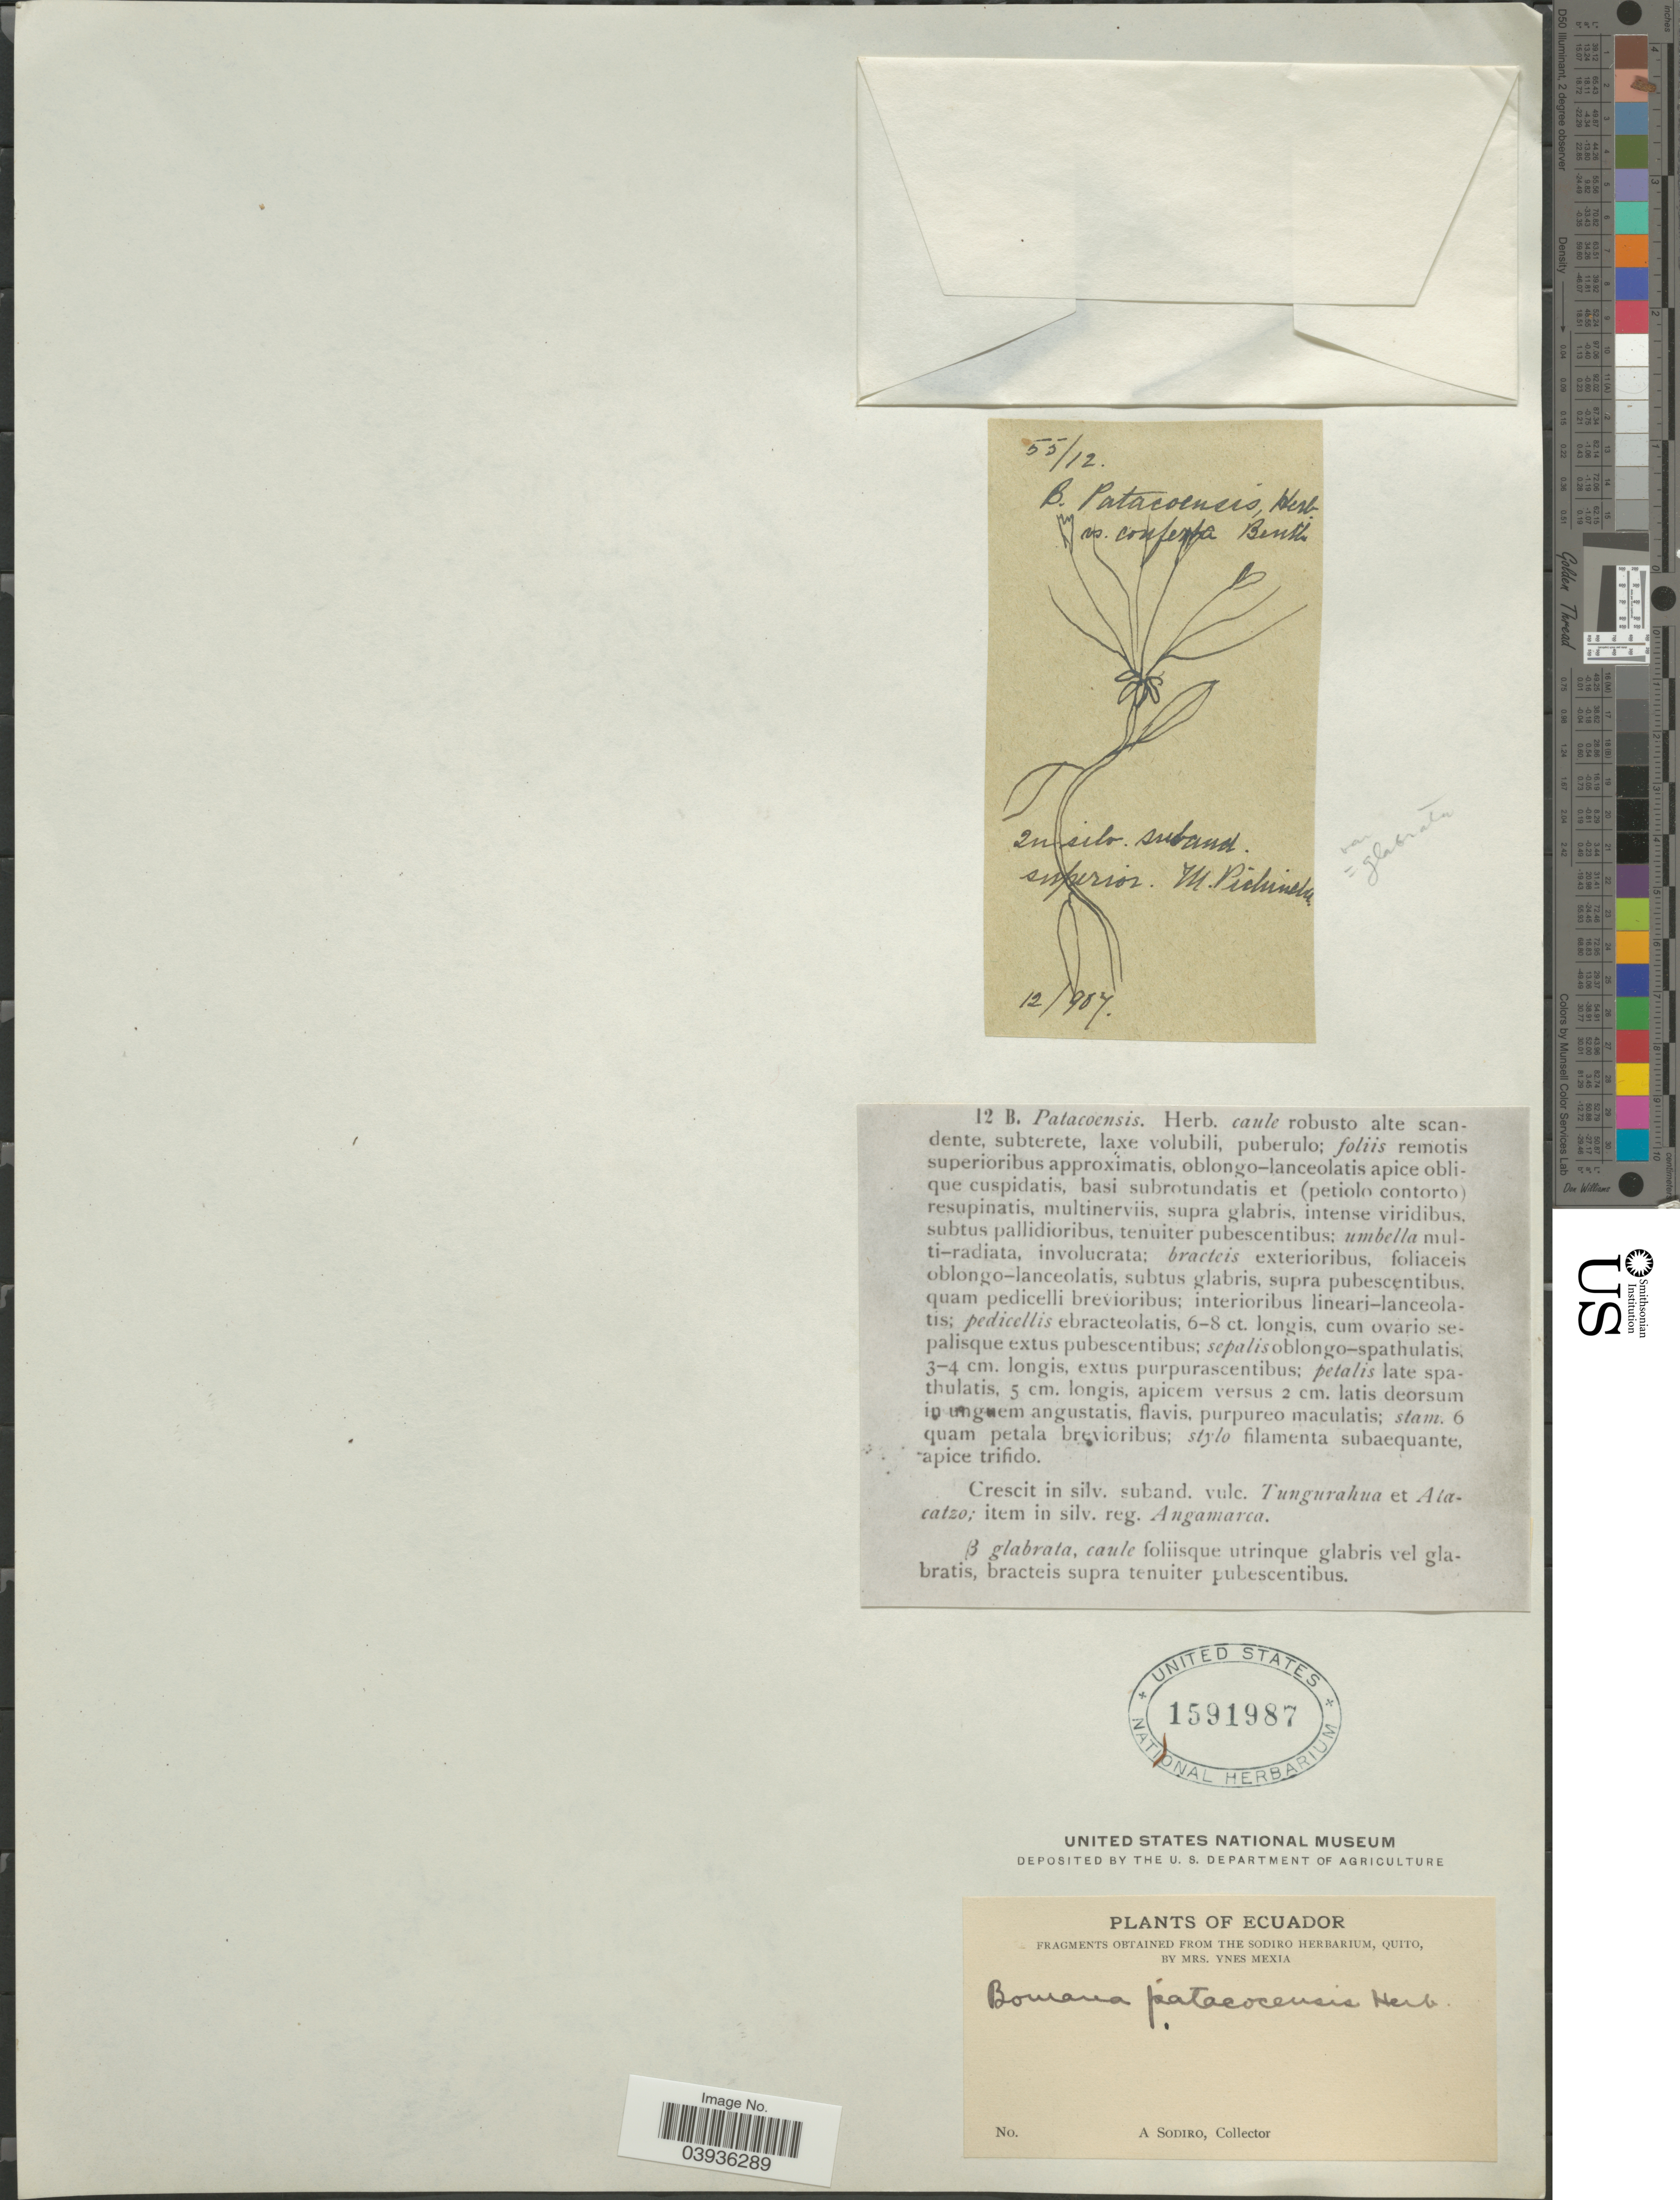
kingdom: Plantae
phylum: Tracheophyta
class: Liliopsida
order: Liliales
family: Alstroemeriaceae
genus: Bomarea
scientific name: Bomarea patacocensis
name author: Herb.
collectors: A. Sodiro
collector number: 55/12B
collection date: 1907-12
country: Ecuador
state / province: Pichincha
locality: In silv. suband. superior. Mt. Pichincha.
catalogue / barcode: US 1591987